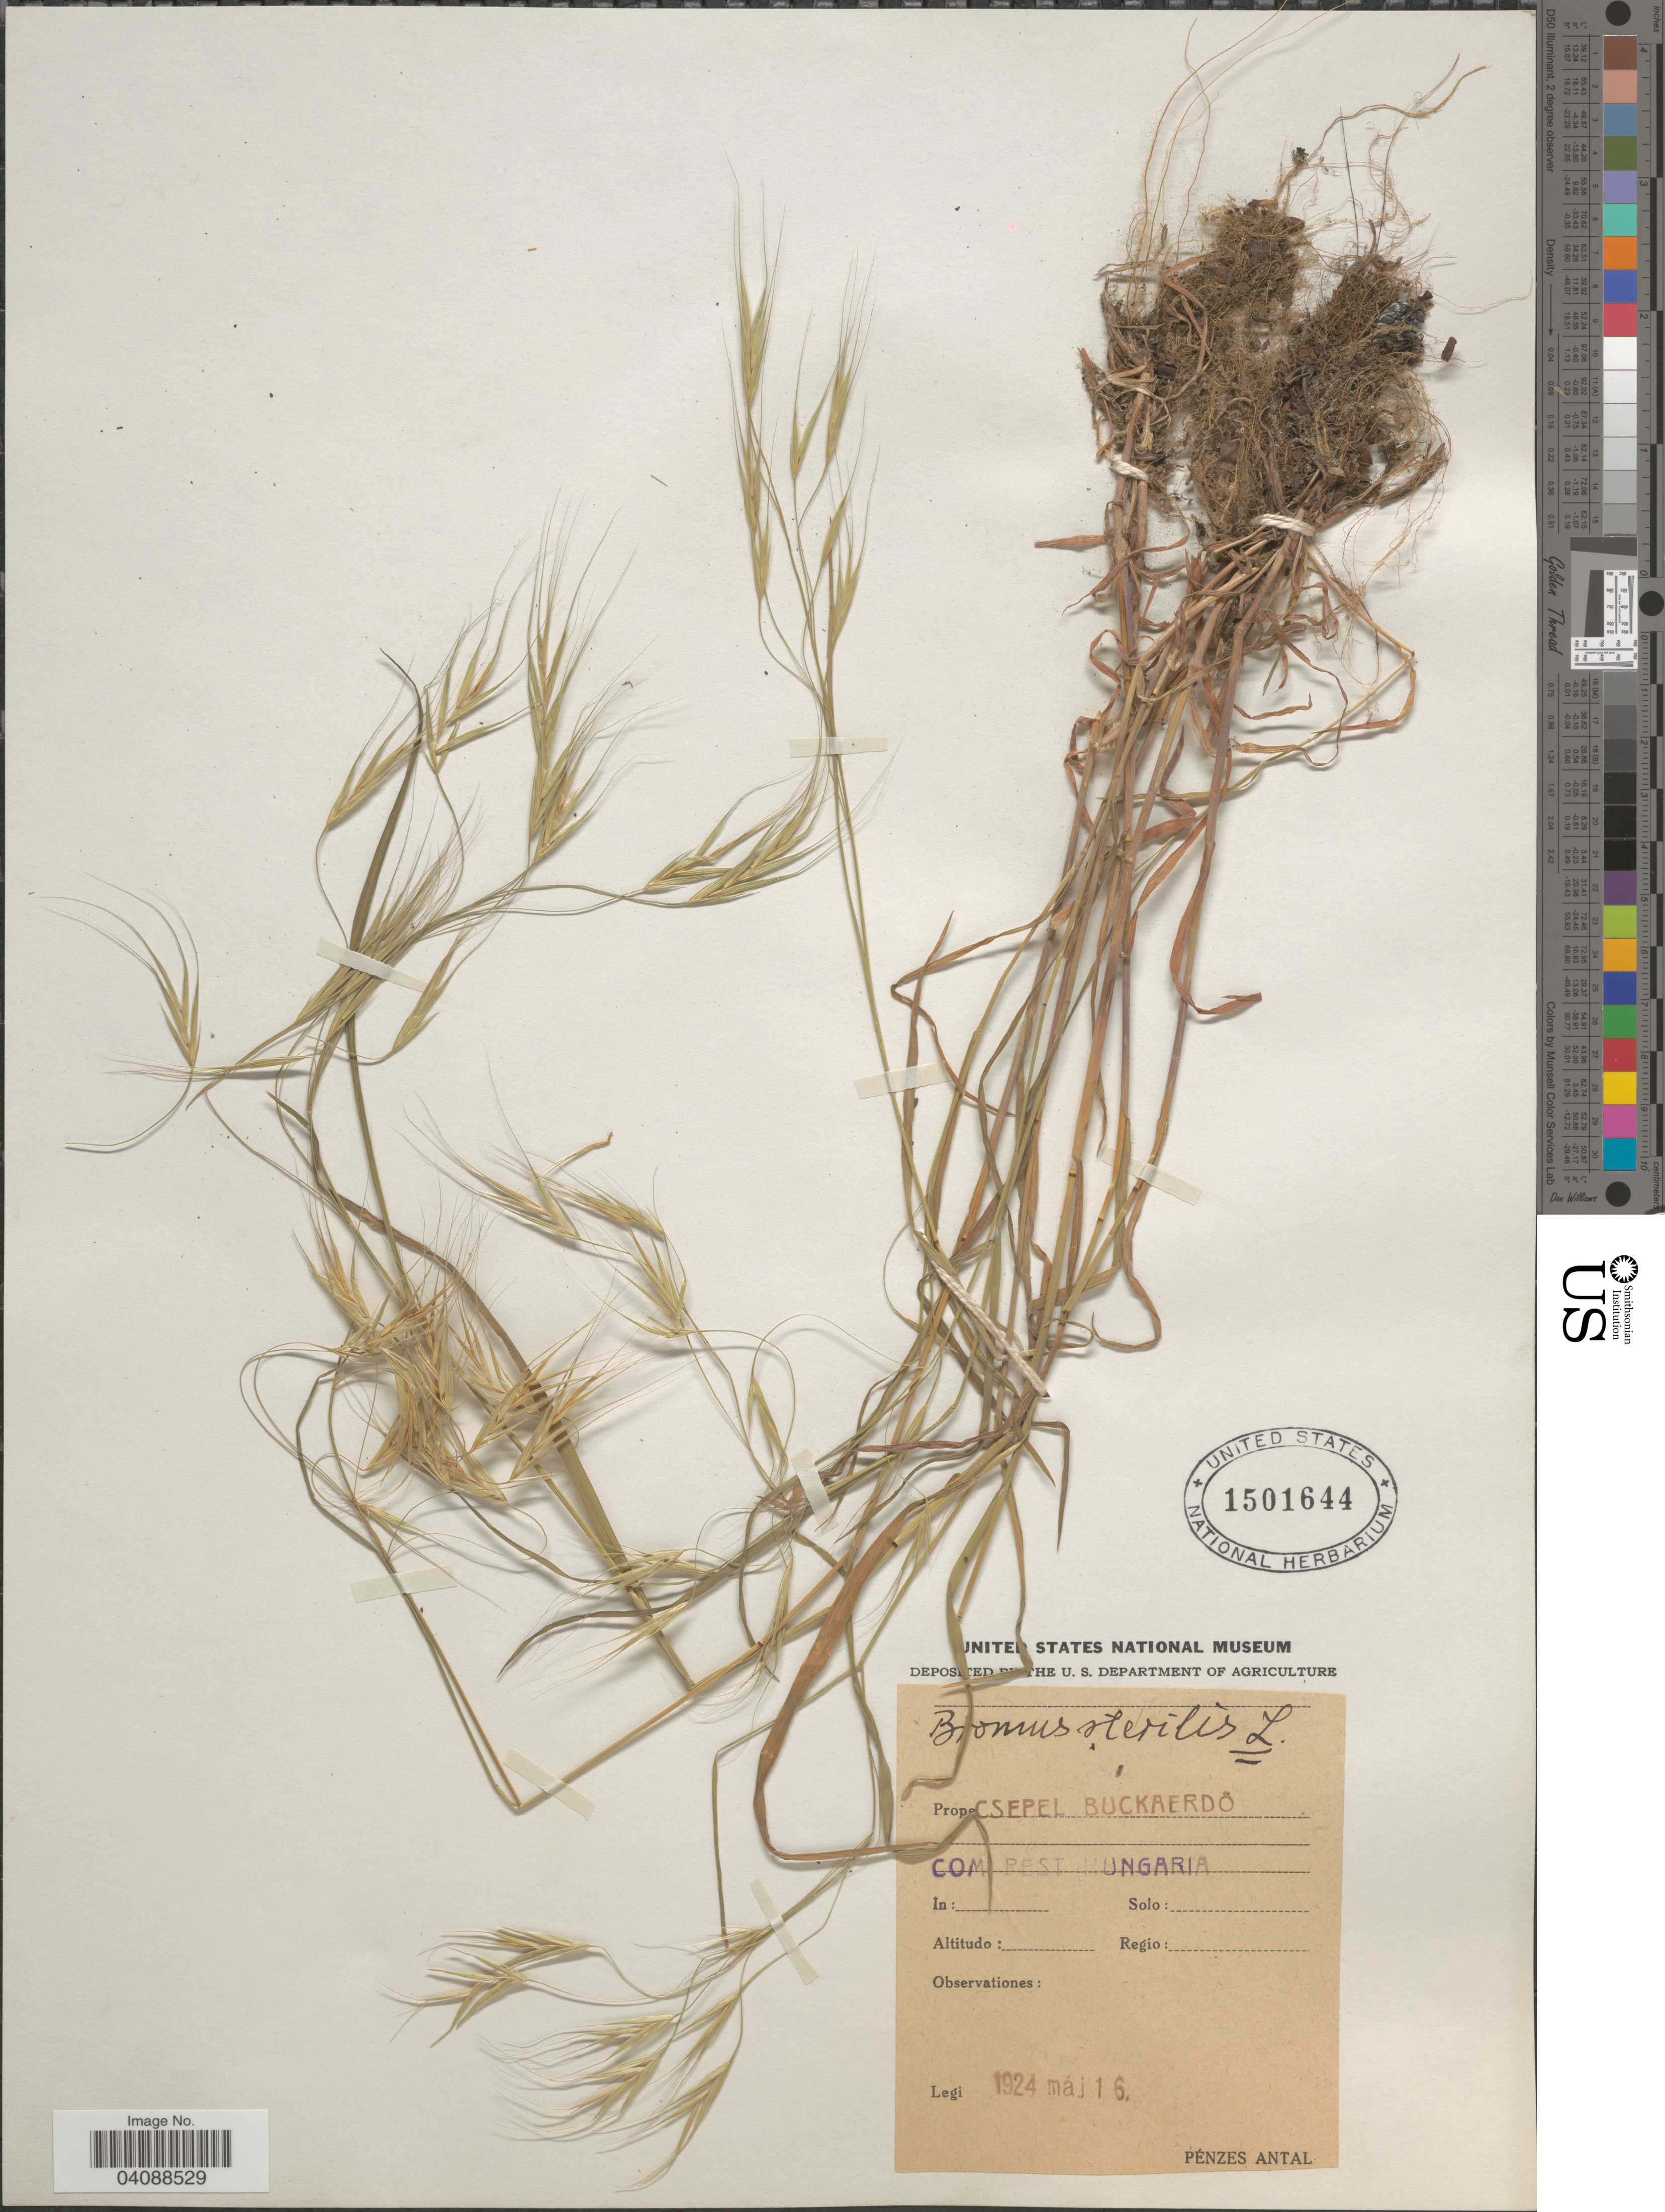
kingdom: Plantae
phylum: Tracheophyta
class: Liliopsida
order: Poales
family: Poaceae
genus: Bromus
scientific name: Bromus sterilis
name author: L.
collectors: A. Pénzes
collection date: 1924-05-16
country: Hungary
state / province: Pest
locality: Prope Csepel Buckaerdö. Com. Pest.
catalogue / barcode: US 1501644